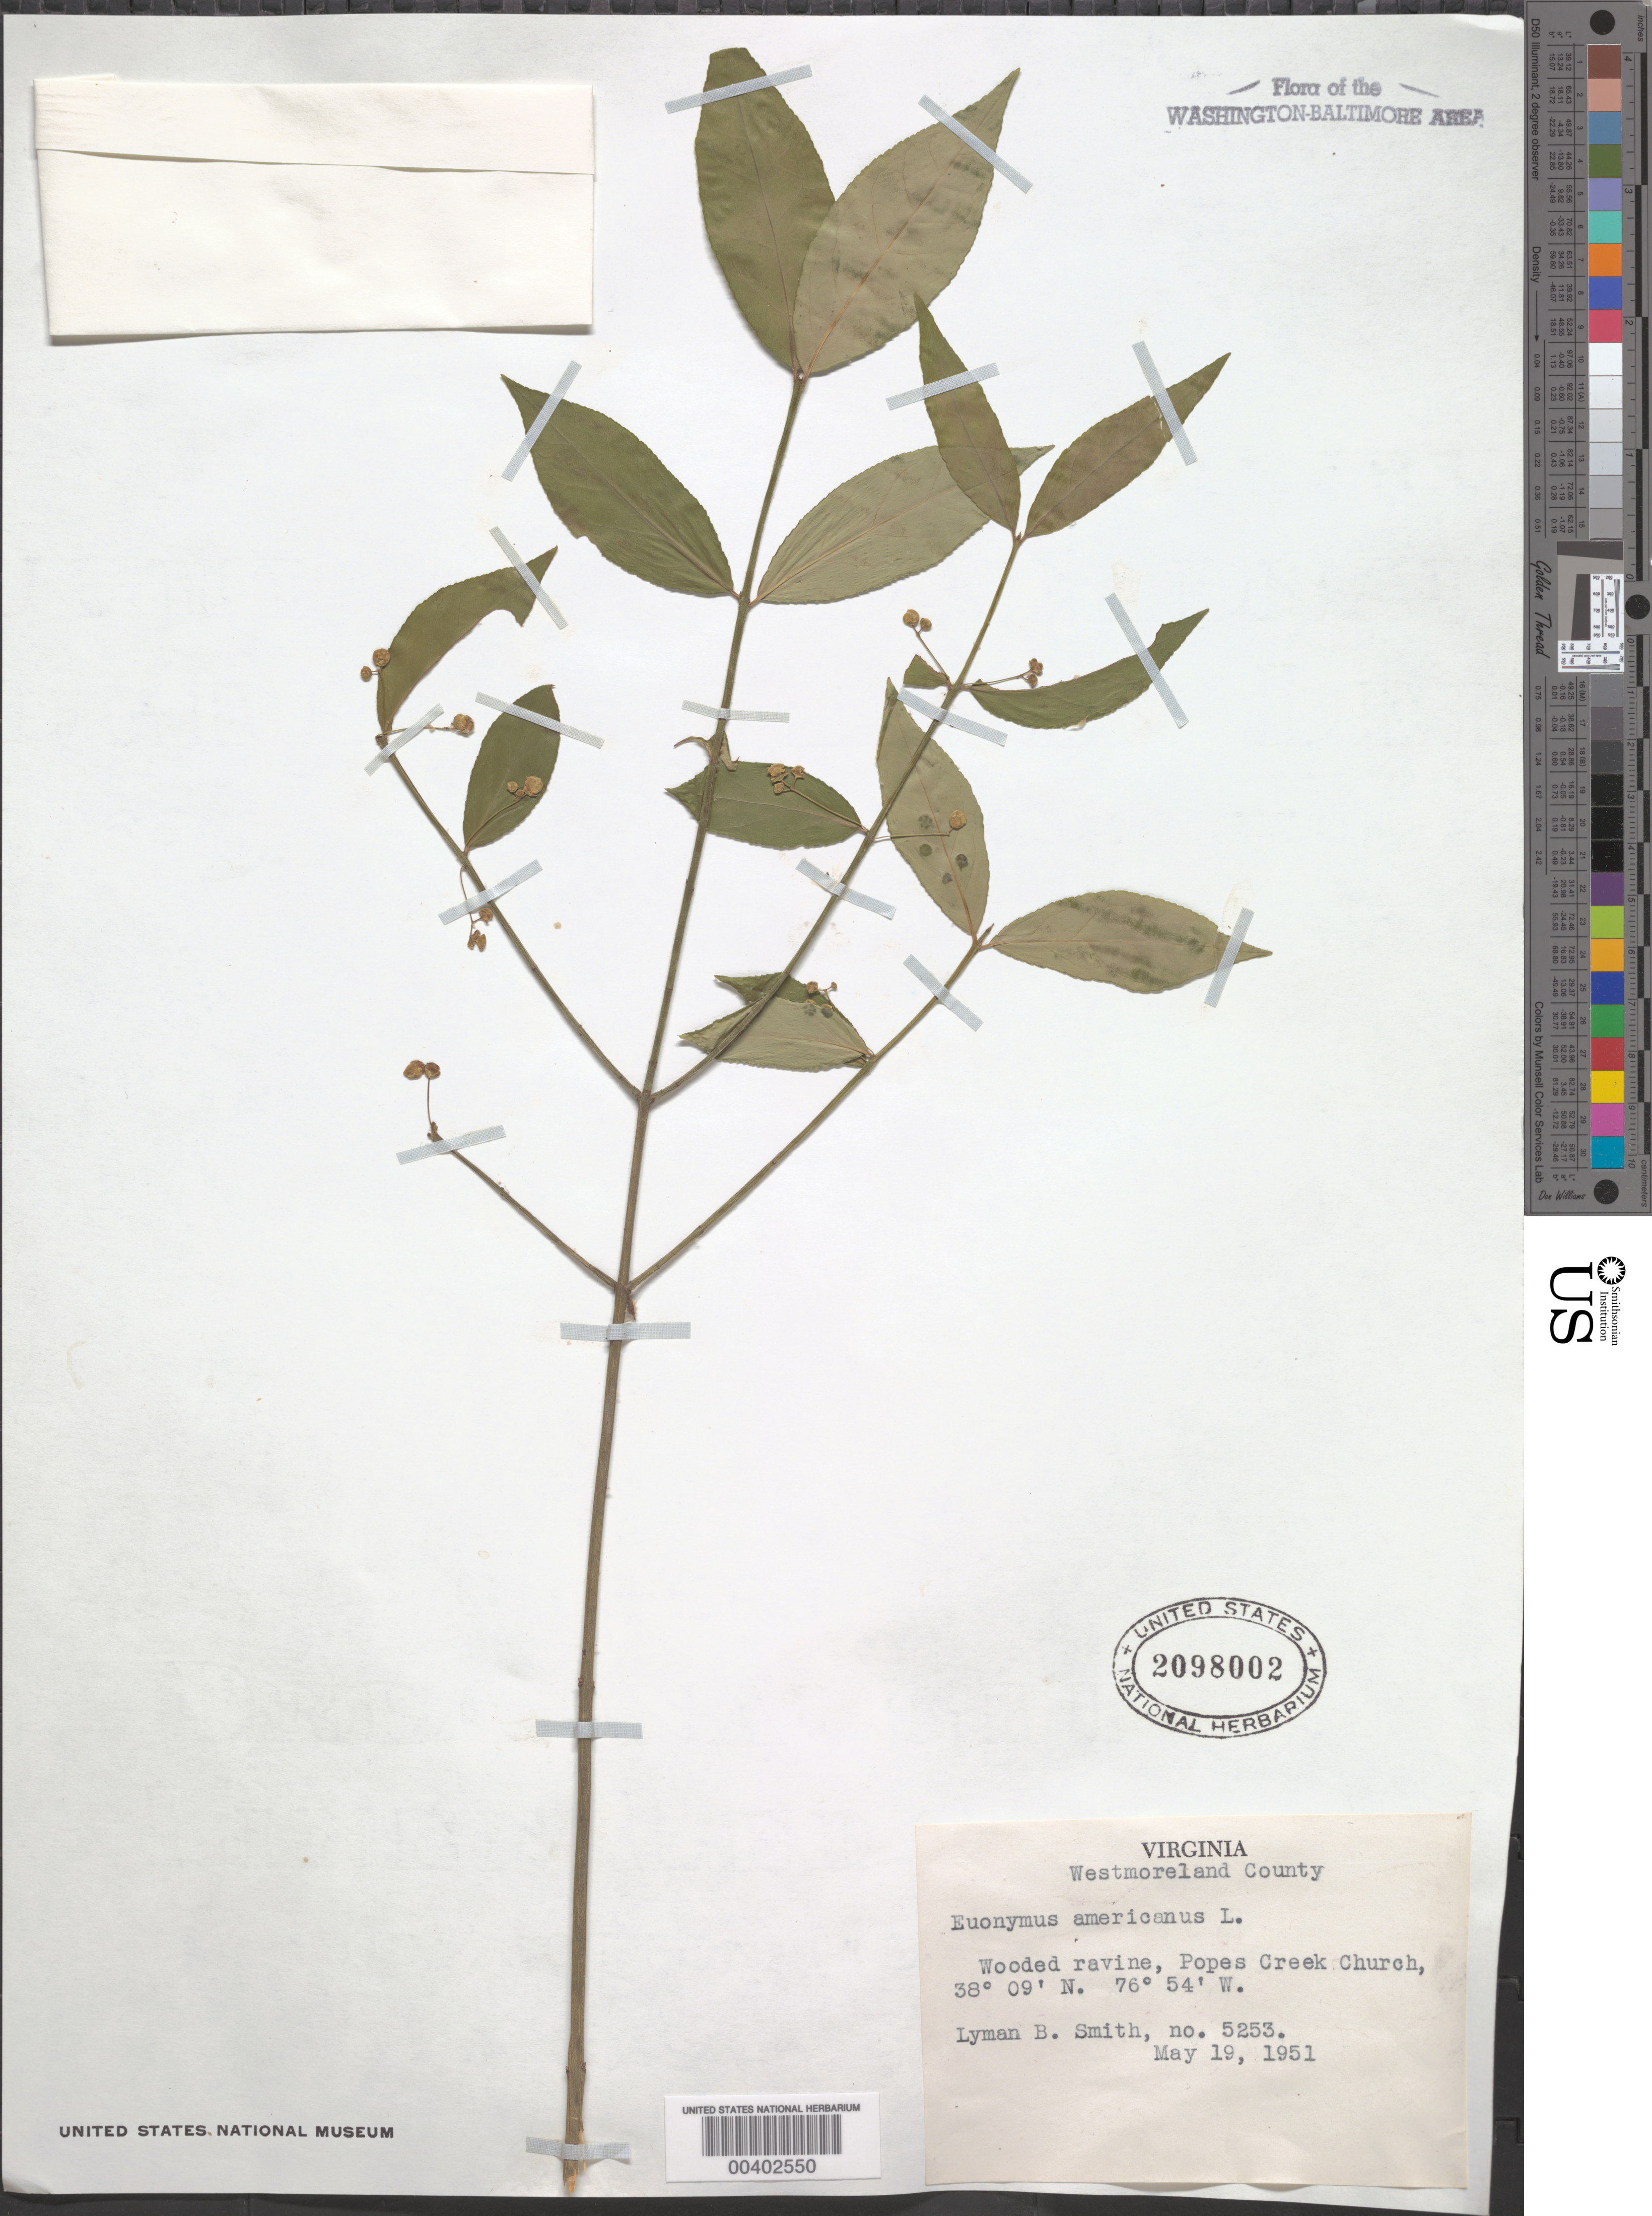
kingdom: Plantae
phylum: Tracheophyta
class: Magnoliopsida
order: Celastrales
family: Celastraceae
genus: Euonymus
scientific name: Euonymus americanus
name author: L.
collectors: L. Smith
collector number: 5233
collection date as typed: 19 May 1951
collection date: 1951-05-19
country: United States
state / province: Virginia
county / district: Westmoreland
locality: Popes Creek Church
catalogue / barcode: US 2098002